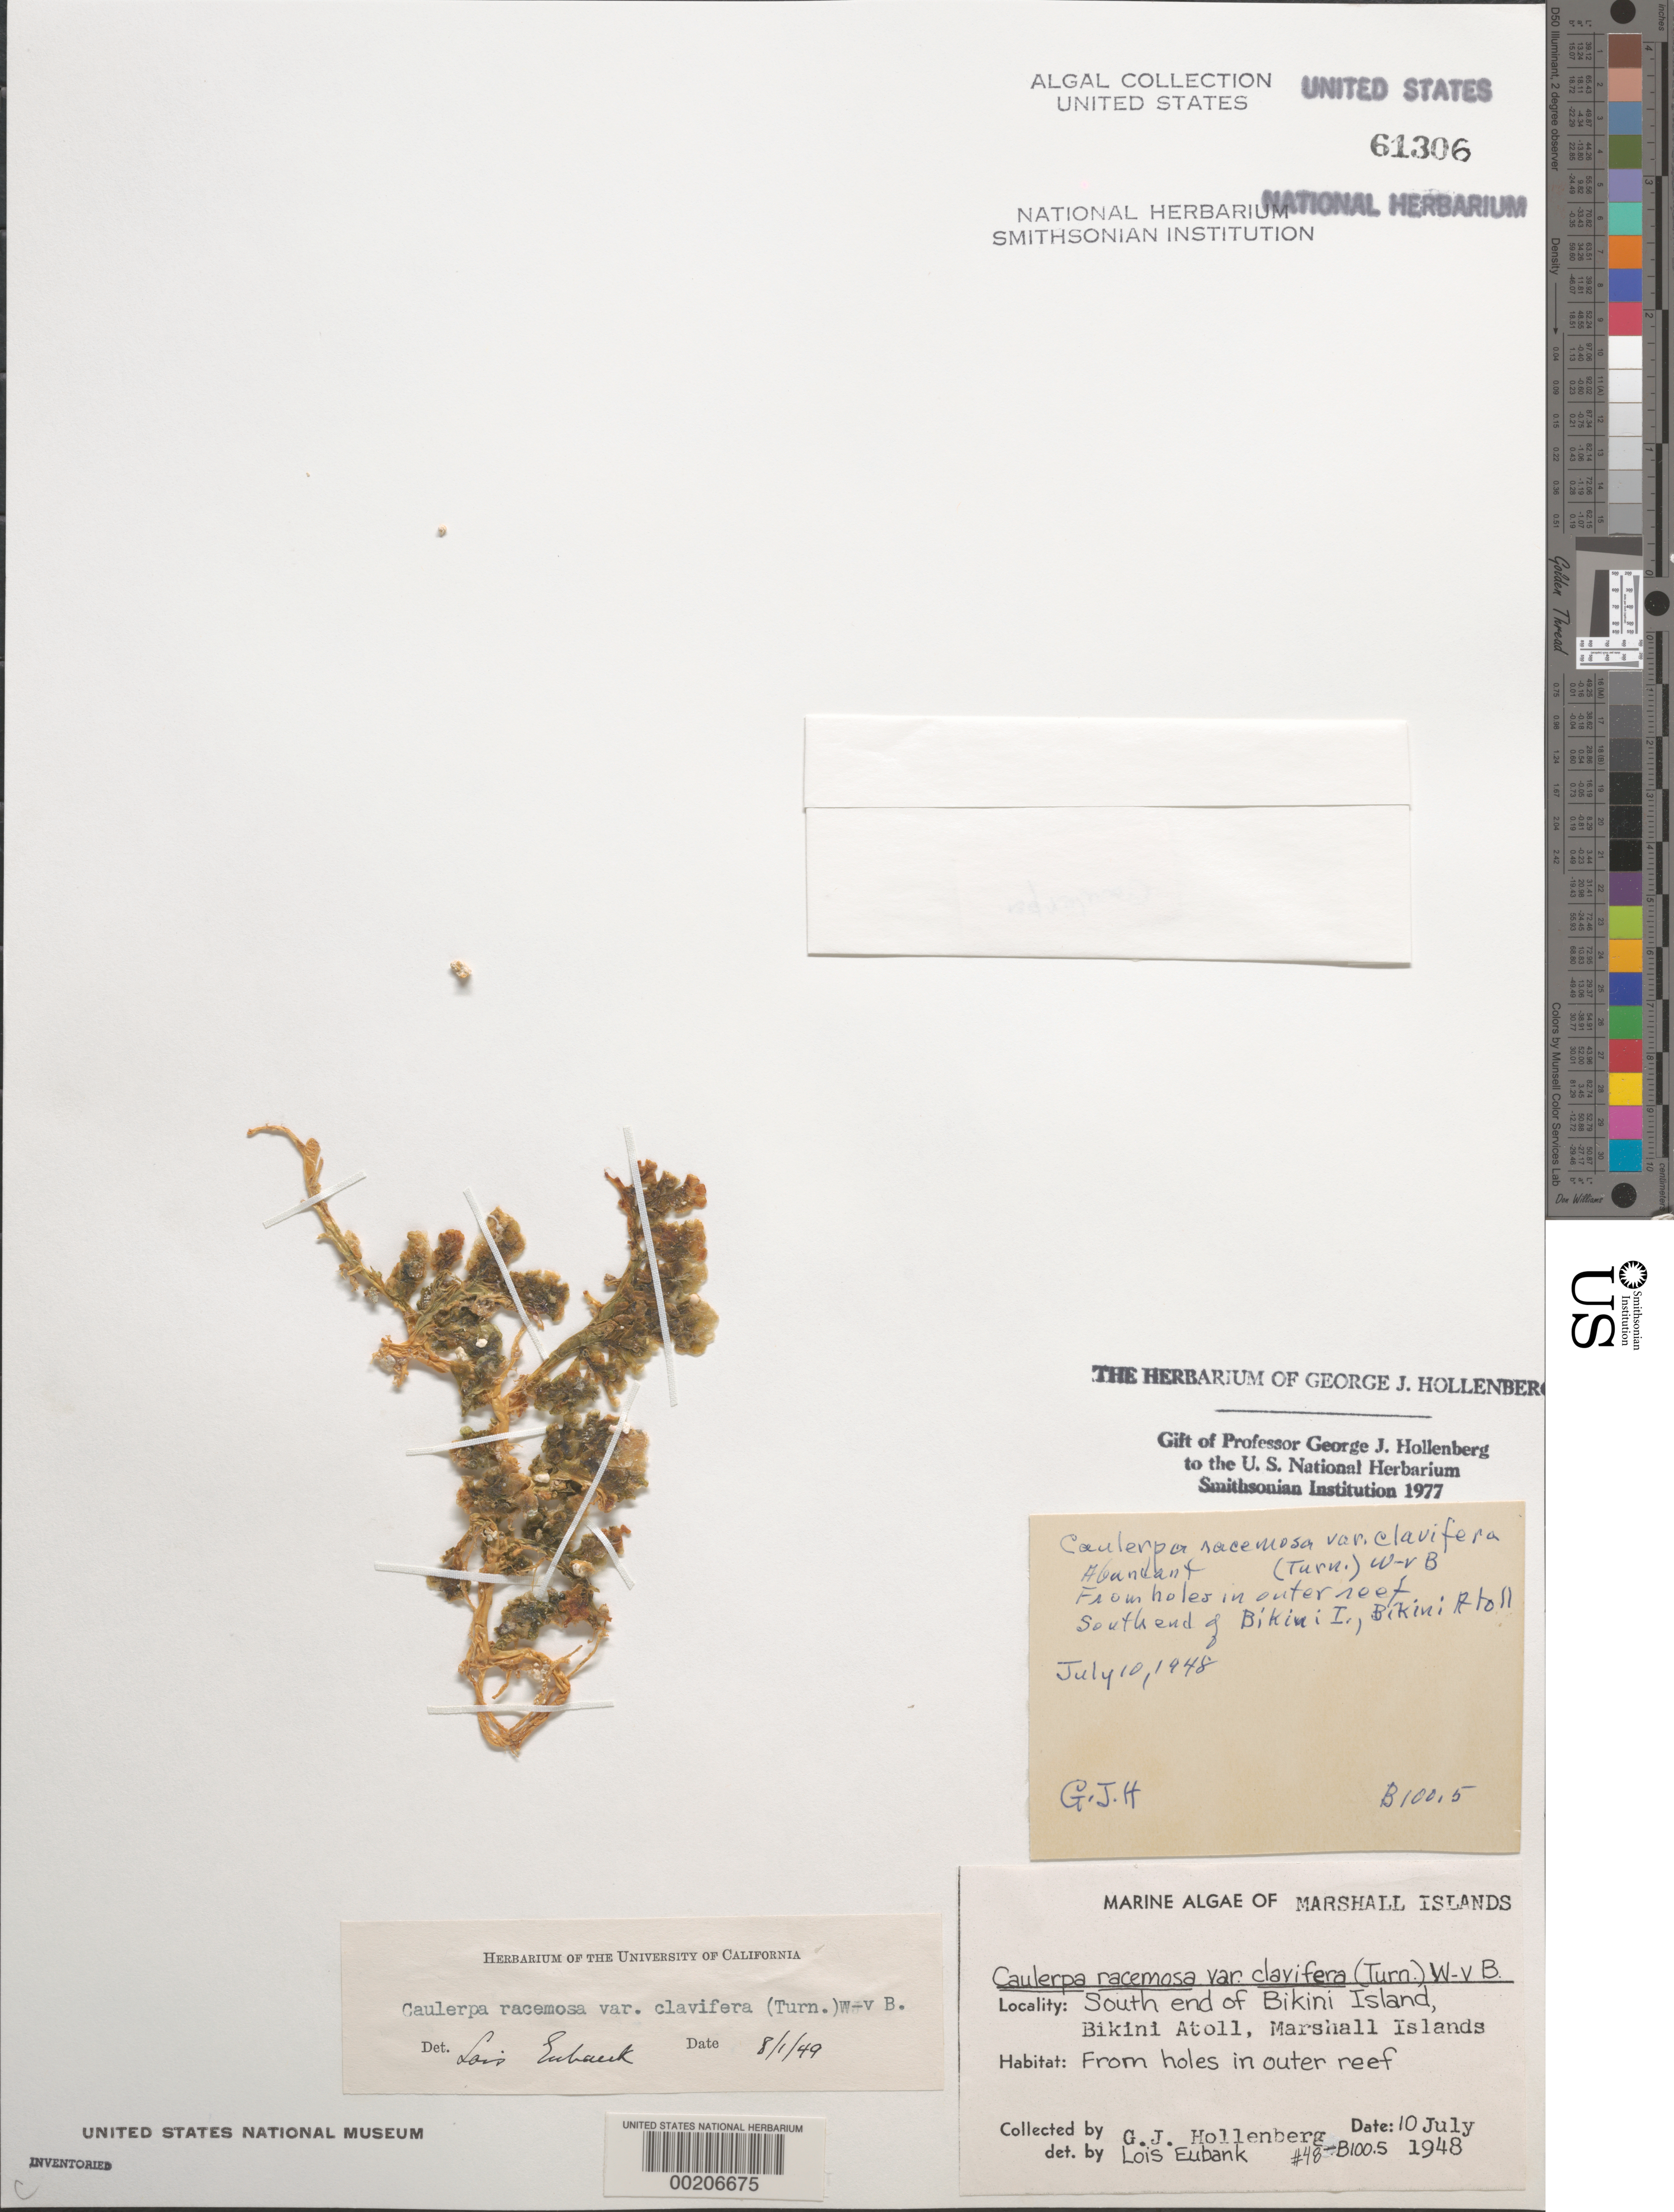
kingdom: Plantae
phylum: Chlorophyta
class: Ulvophyceae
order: Bryopsidales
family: Caulerpaceae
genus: Caulerpa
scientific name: Caulerpa racemosa var. clavifera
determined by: Eubank, L. L.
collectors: G. Hollenberg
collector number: GJH 48-b100.5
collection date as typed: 10 Jul 1948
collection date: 1948-07-10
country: Marshall Islands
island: Bikini Atoll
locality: Bikini Islet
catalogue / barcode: US 61306